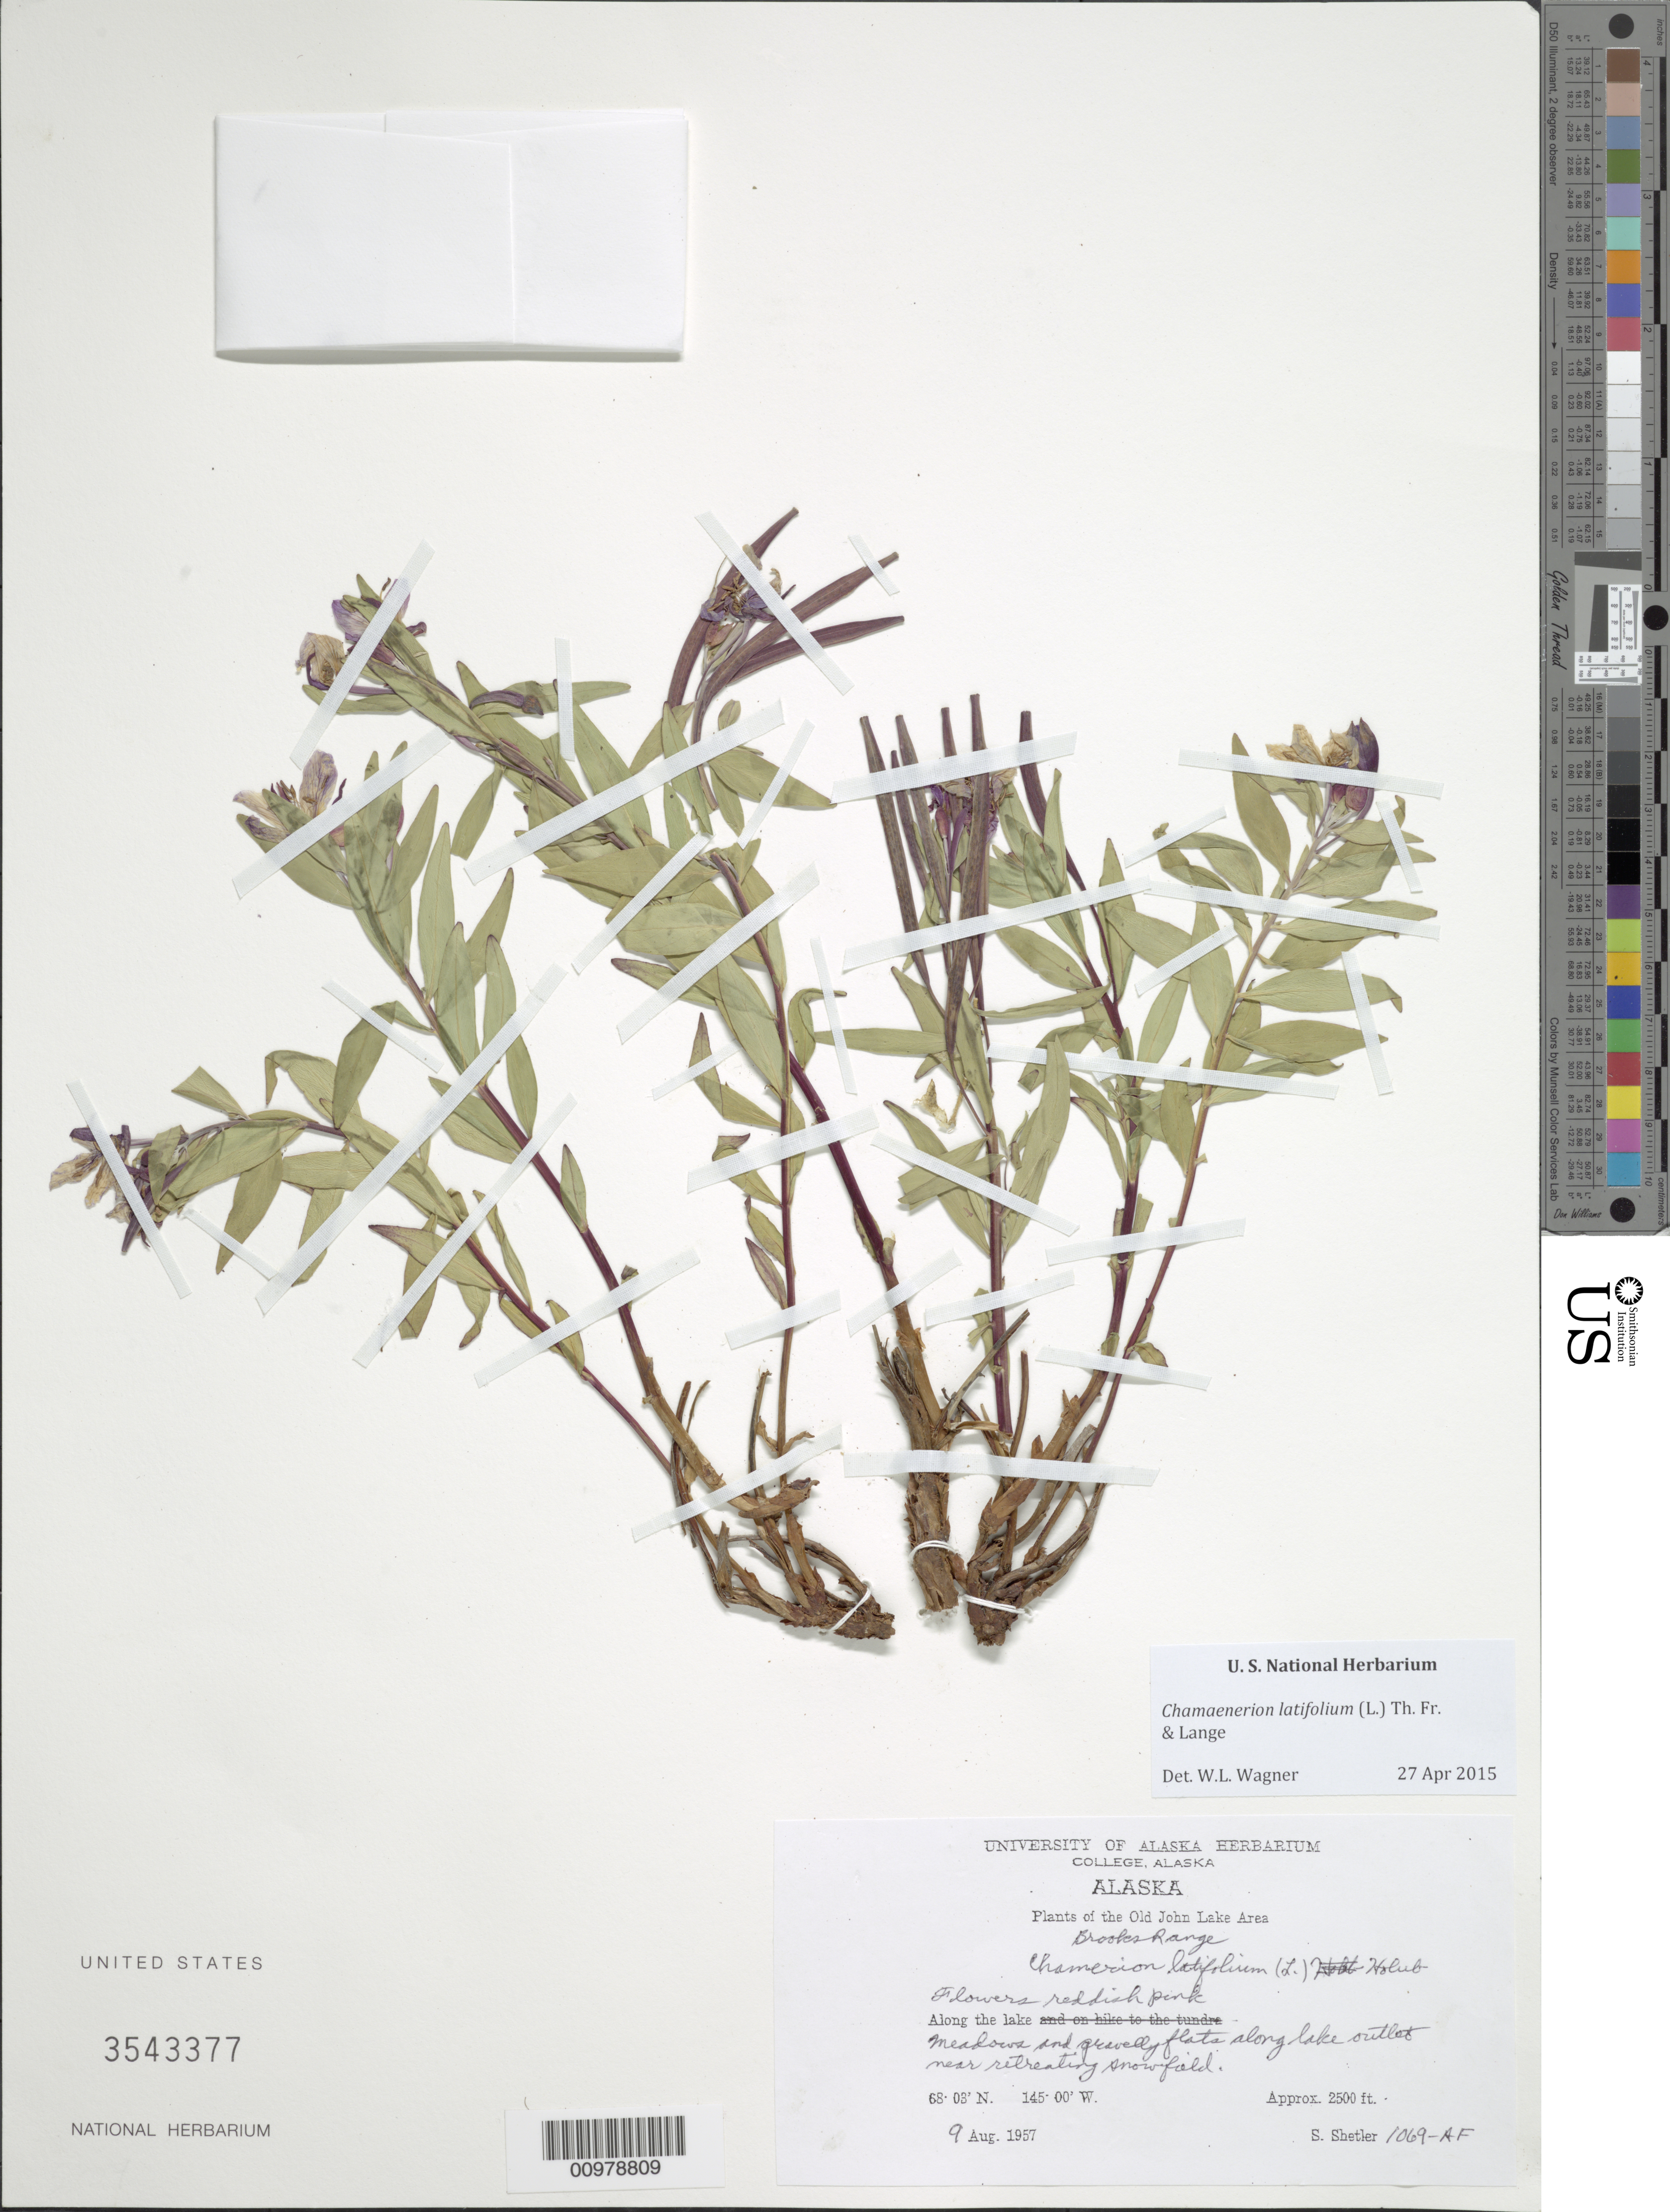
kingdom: Plantae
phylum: Tracheophyta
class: Magnoliopsida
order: Myrtales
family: Onagraceae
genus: Chamaenerion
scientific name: Chamaenerion latifolium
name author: (L.) Th. Fr. & Lange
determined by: Wagner, W. L., (BOT), Smithsonian Institution - National Museum of Natural History (UNITED STATES)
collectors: S. Shetler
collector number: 1069-AF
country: United States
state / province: Alaska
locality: Old John Lake Area, Brooks Range, along lake outlet near retreating snowfield.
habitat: Meadows and gravelly flats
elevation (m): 762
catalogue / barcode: US 3543377